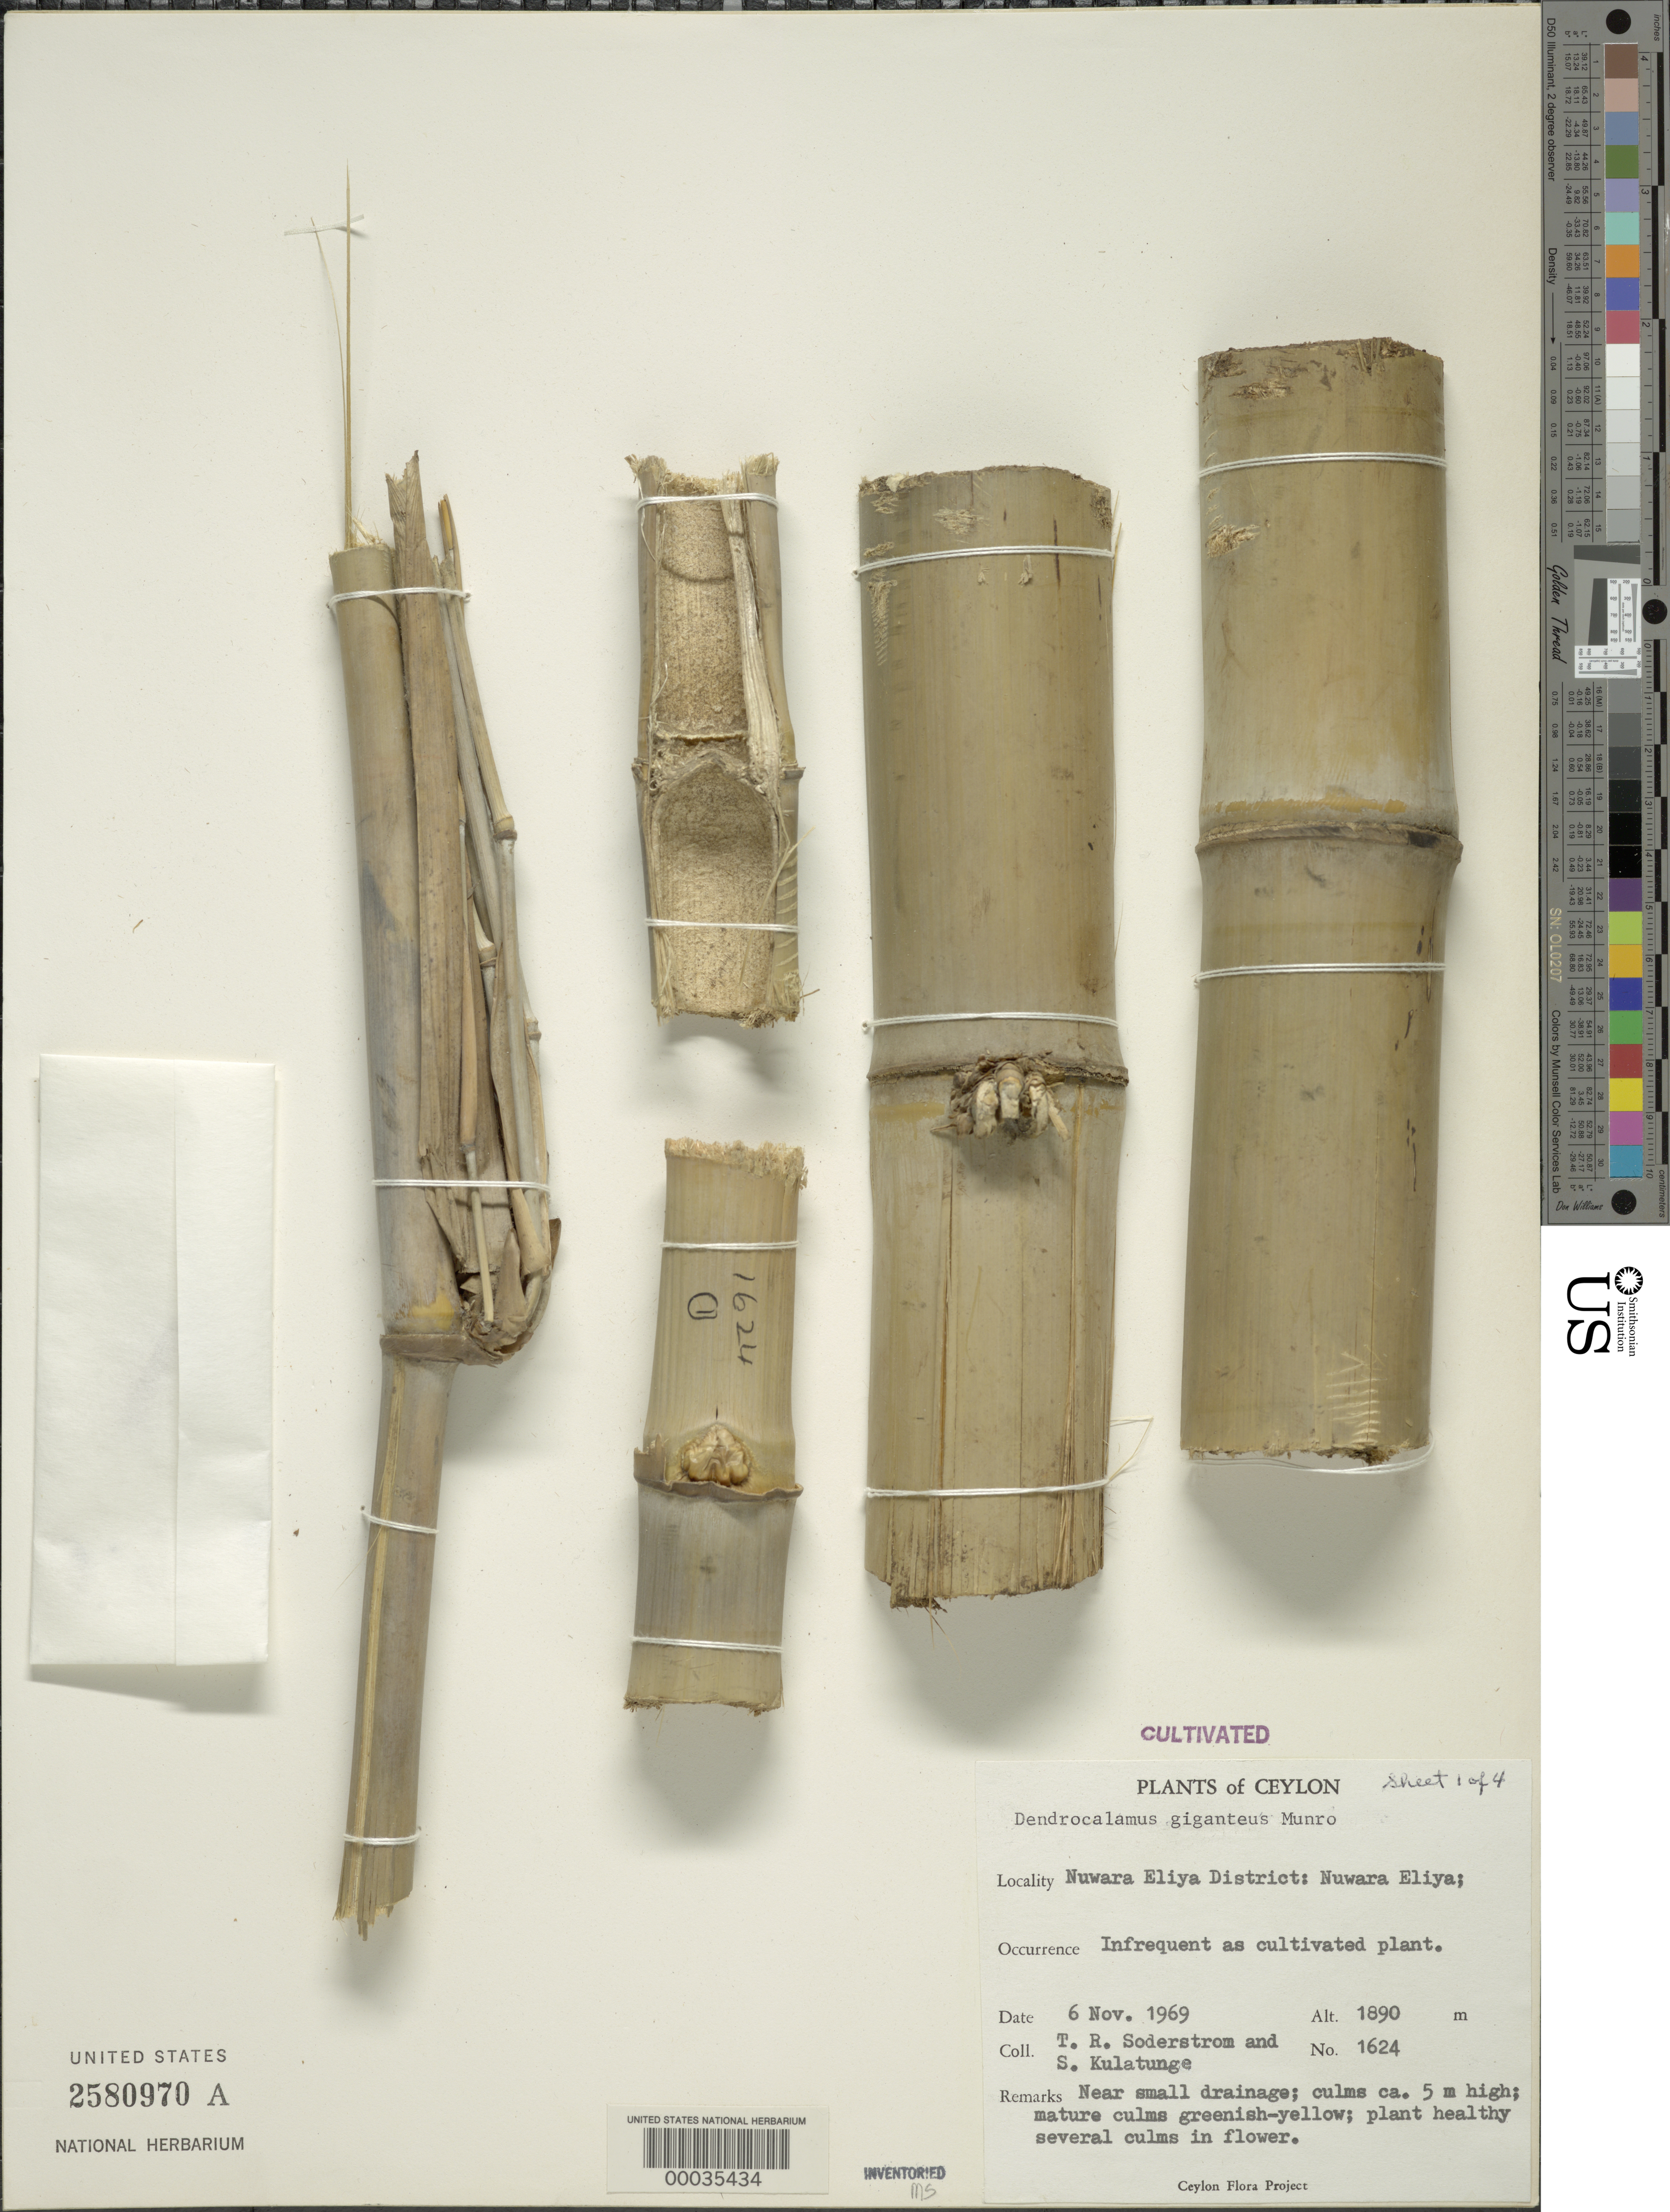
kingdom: Plantae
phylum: Tracheophyta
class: Liliopsida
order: Poales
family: Poaceae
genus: Dendrocalamus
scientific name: Dendrocalamus giganteus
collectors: T. R. Soderstrom & S. Kulatunge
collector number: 1624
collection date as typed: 06 Nov 1969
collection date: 1969-11-06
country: Sri Lanka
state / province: Central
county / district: Nuwara Eliya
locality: Nuwara eliya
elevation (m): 1890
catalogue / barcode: US 2580970A